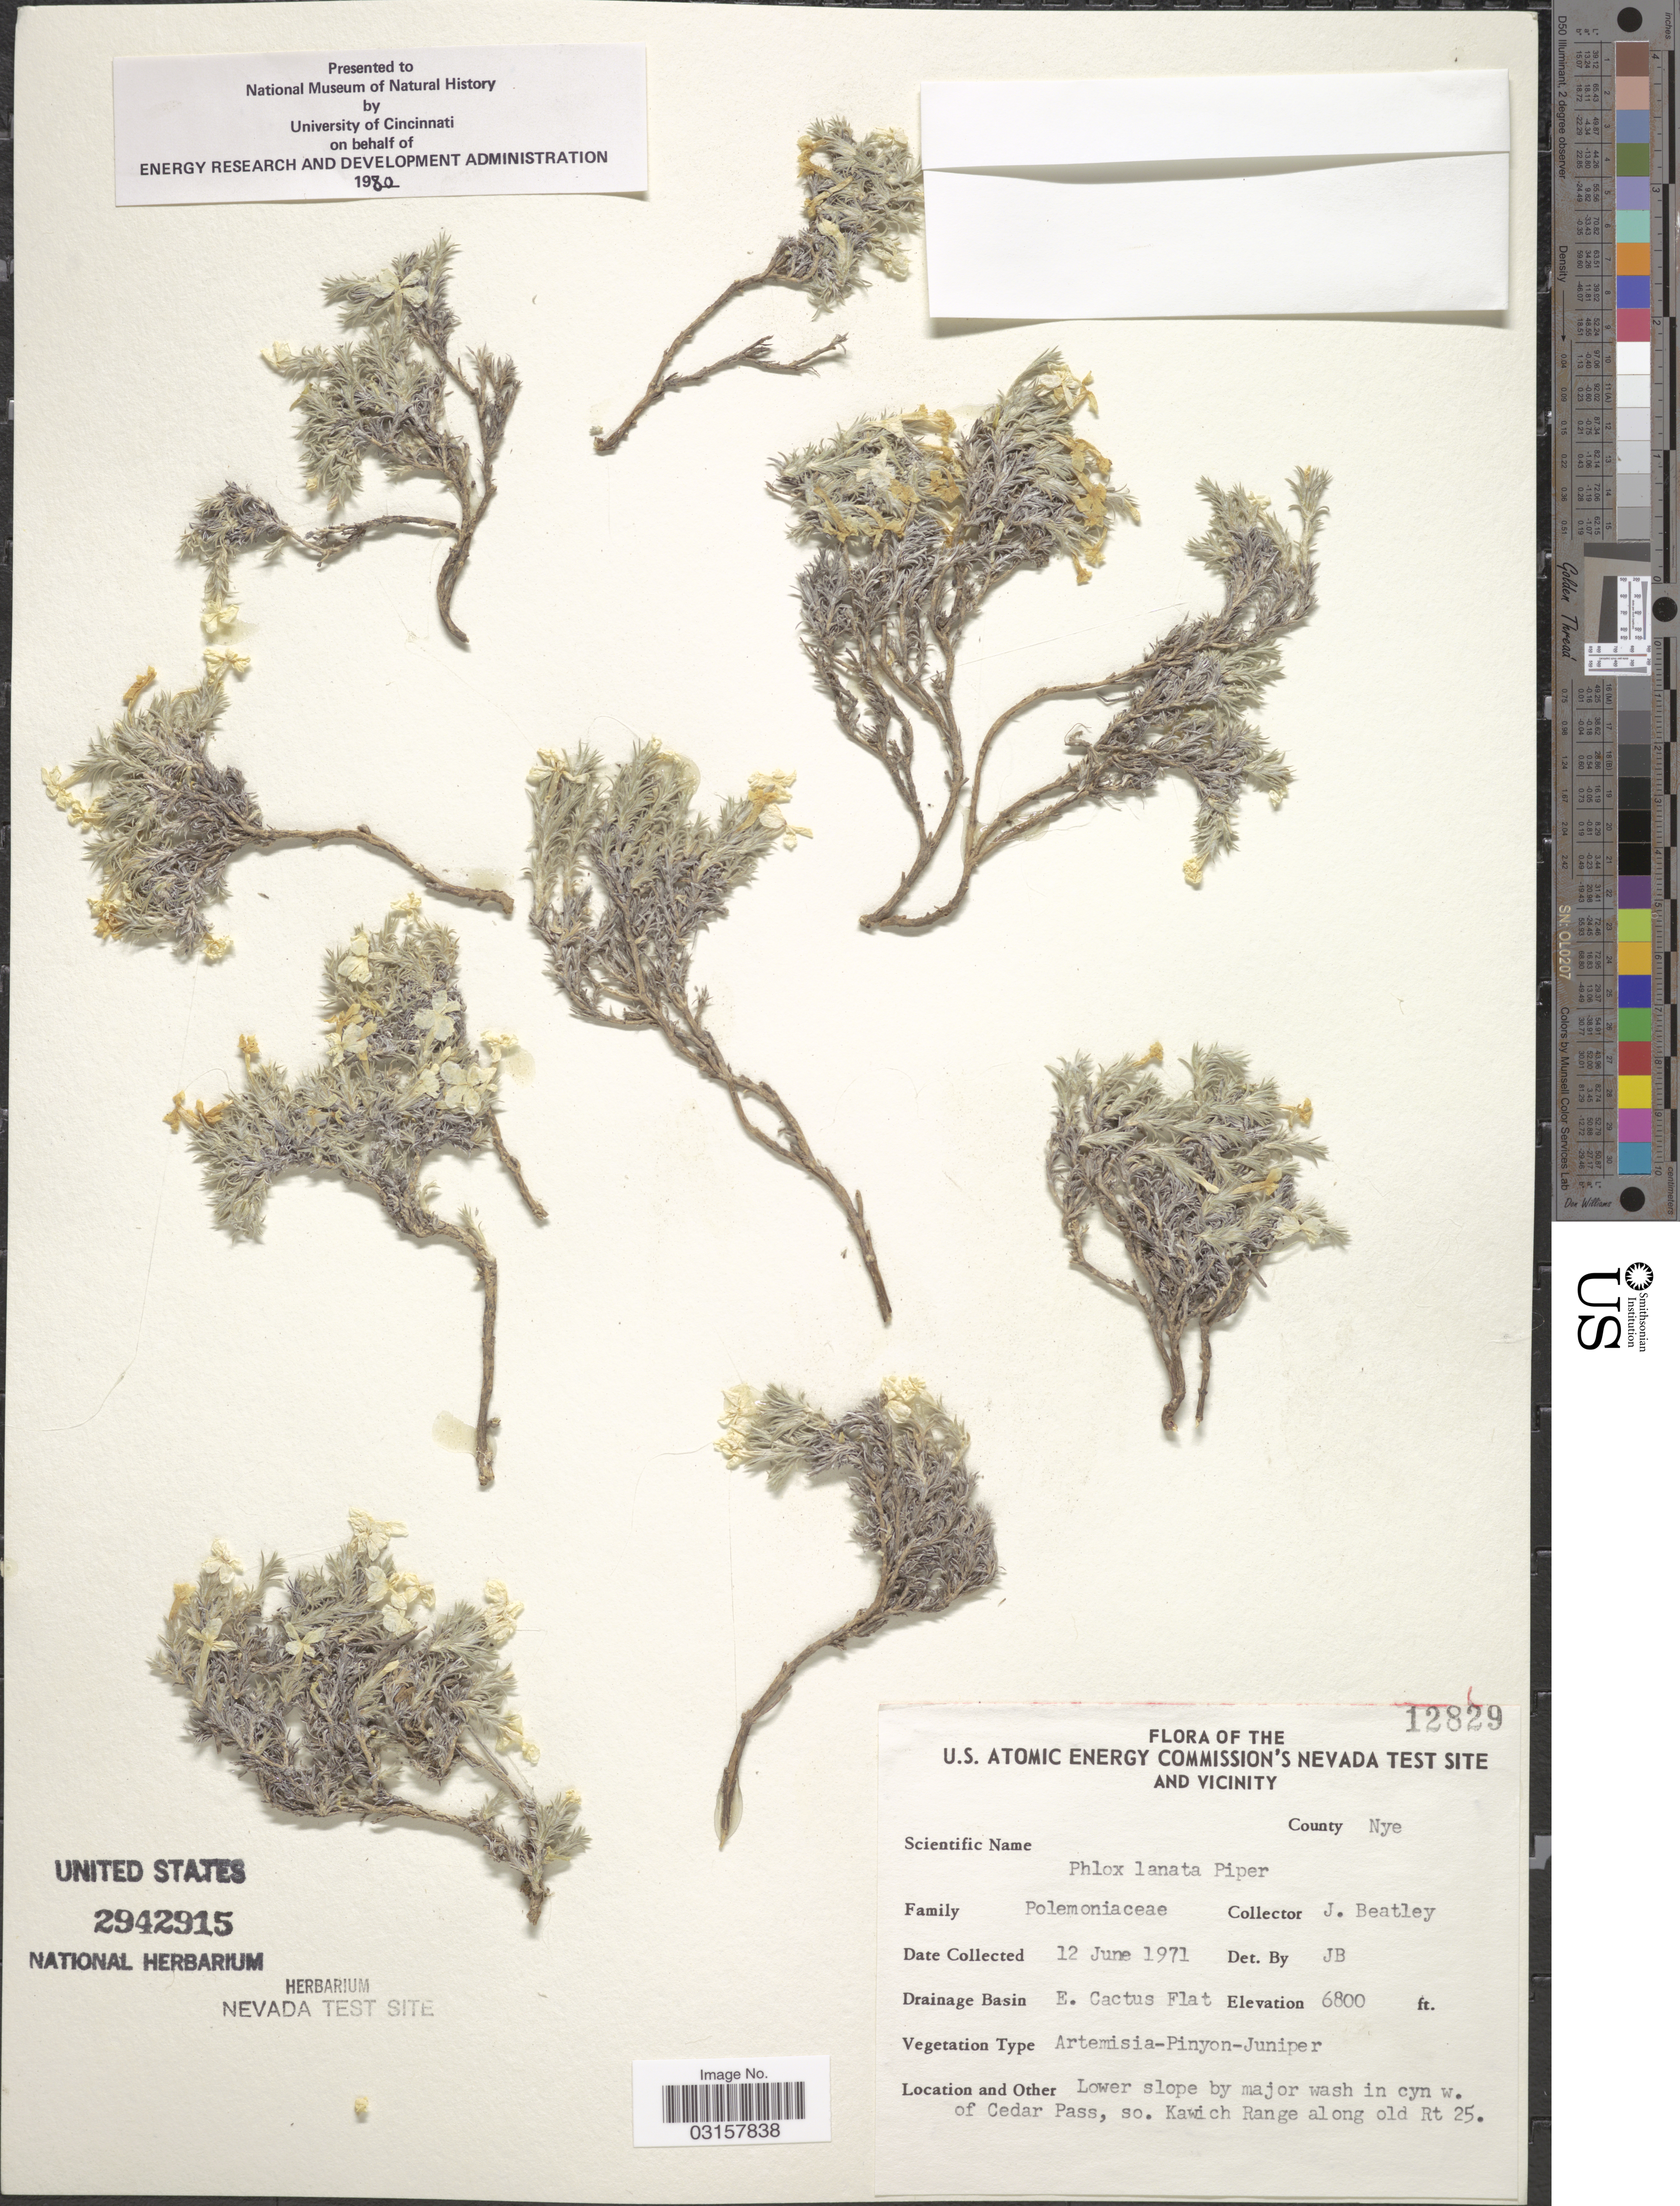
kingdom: Plantae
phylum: Tracheophyta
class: Magnoliopsida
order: Ericales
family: Polemoniaceae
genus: Phlox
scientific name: Phlox hoodii subsp. canescens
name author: (Torr. & A. Gray) Wherry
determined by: Mayfield, M. H.; Ferguson, C. J.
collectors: J. C. Beatley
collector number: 12829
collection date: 1971-06-12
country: United States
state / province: Nevada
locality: The U.S. Atomic Energy Commision's Nevada Test Site and Vicinity. County Nye. Drainage Basin E. Cactus Flat. Lower slope by major wash in cyn w. of Cedar Pass, so. Kawich Range along old Rt 25.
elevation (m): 2073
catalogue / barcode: US 2942915